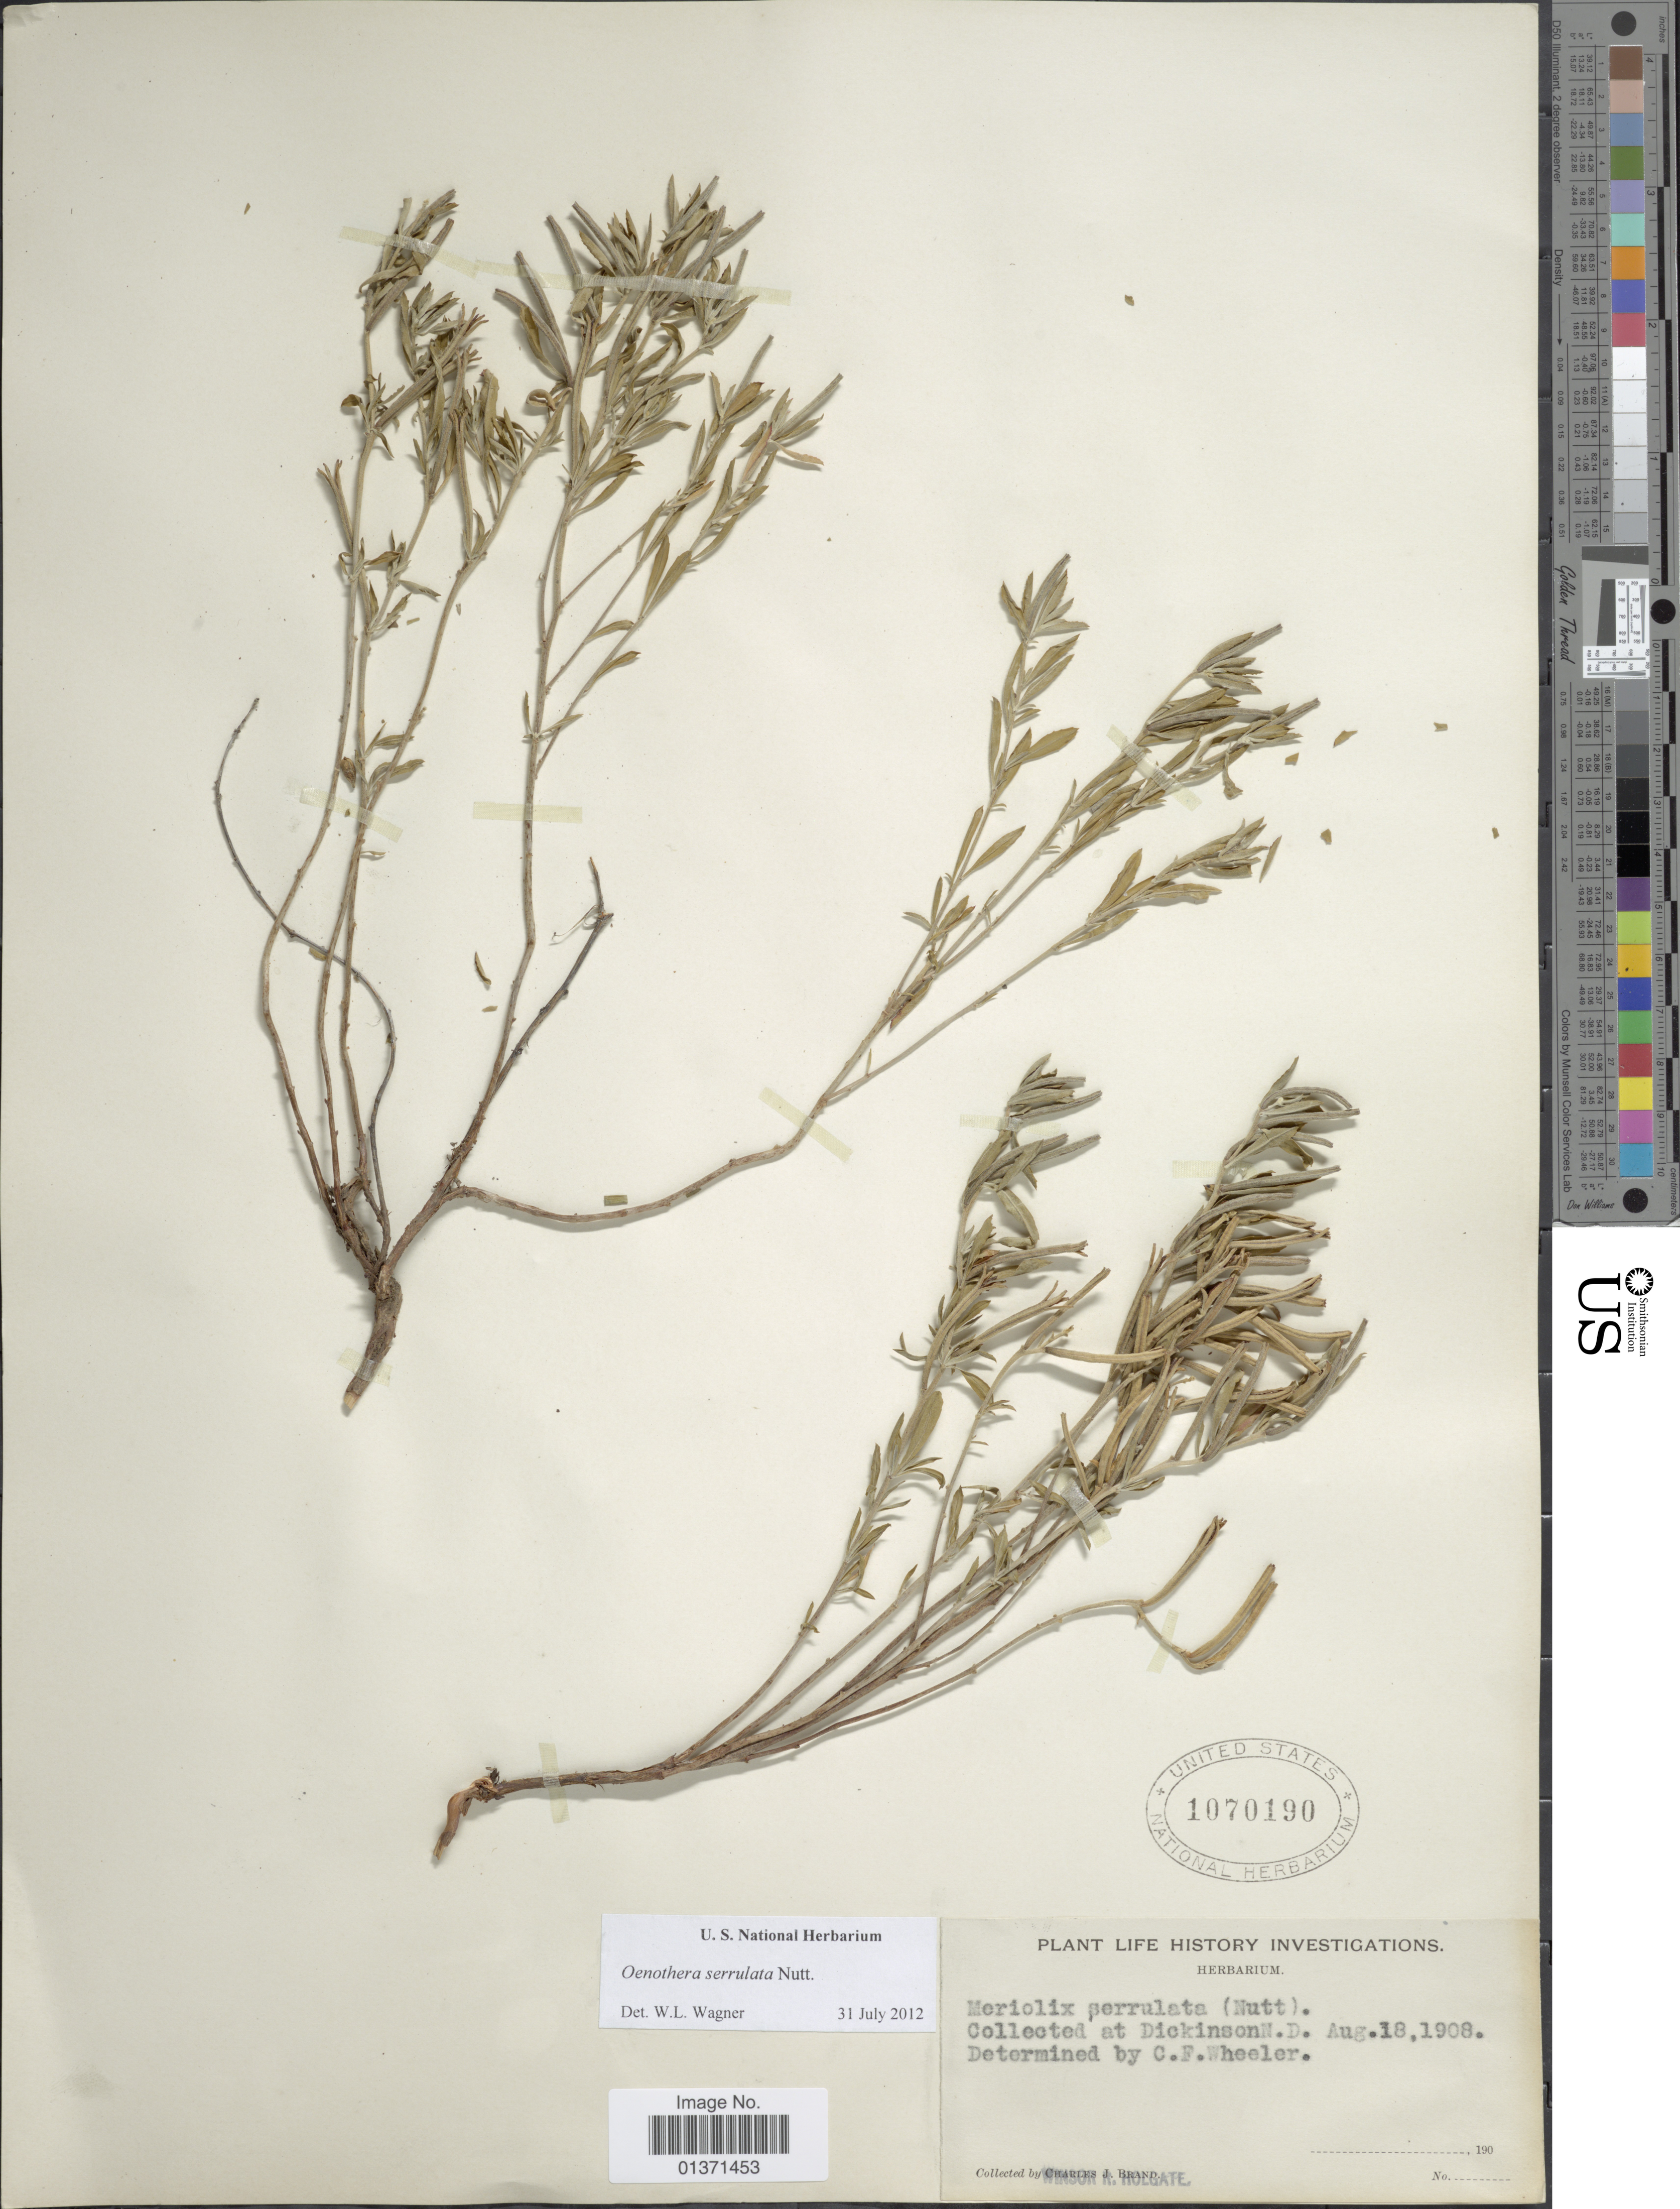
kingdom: Plantae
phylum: Tracheophyta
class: Magnoliopsida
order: Myrtales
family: Onagraceae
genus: Oenothera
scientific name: Oenothera serrulata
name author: Nutt.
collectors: C. J. Brand & W. Holgate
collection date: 1908-08-18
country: United States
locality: Life History Investigations, at Dickinson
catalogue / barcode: US 1070190